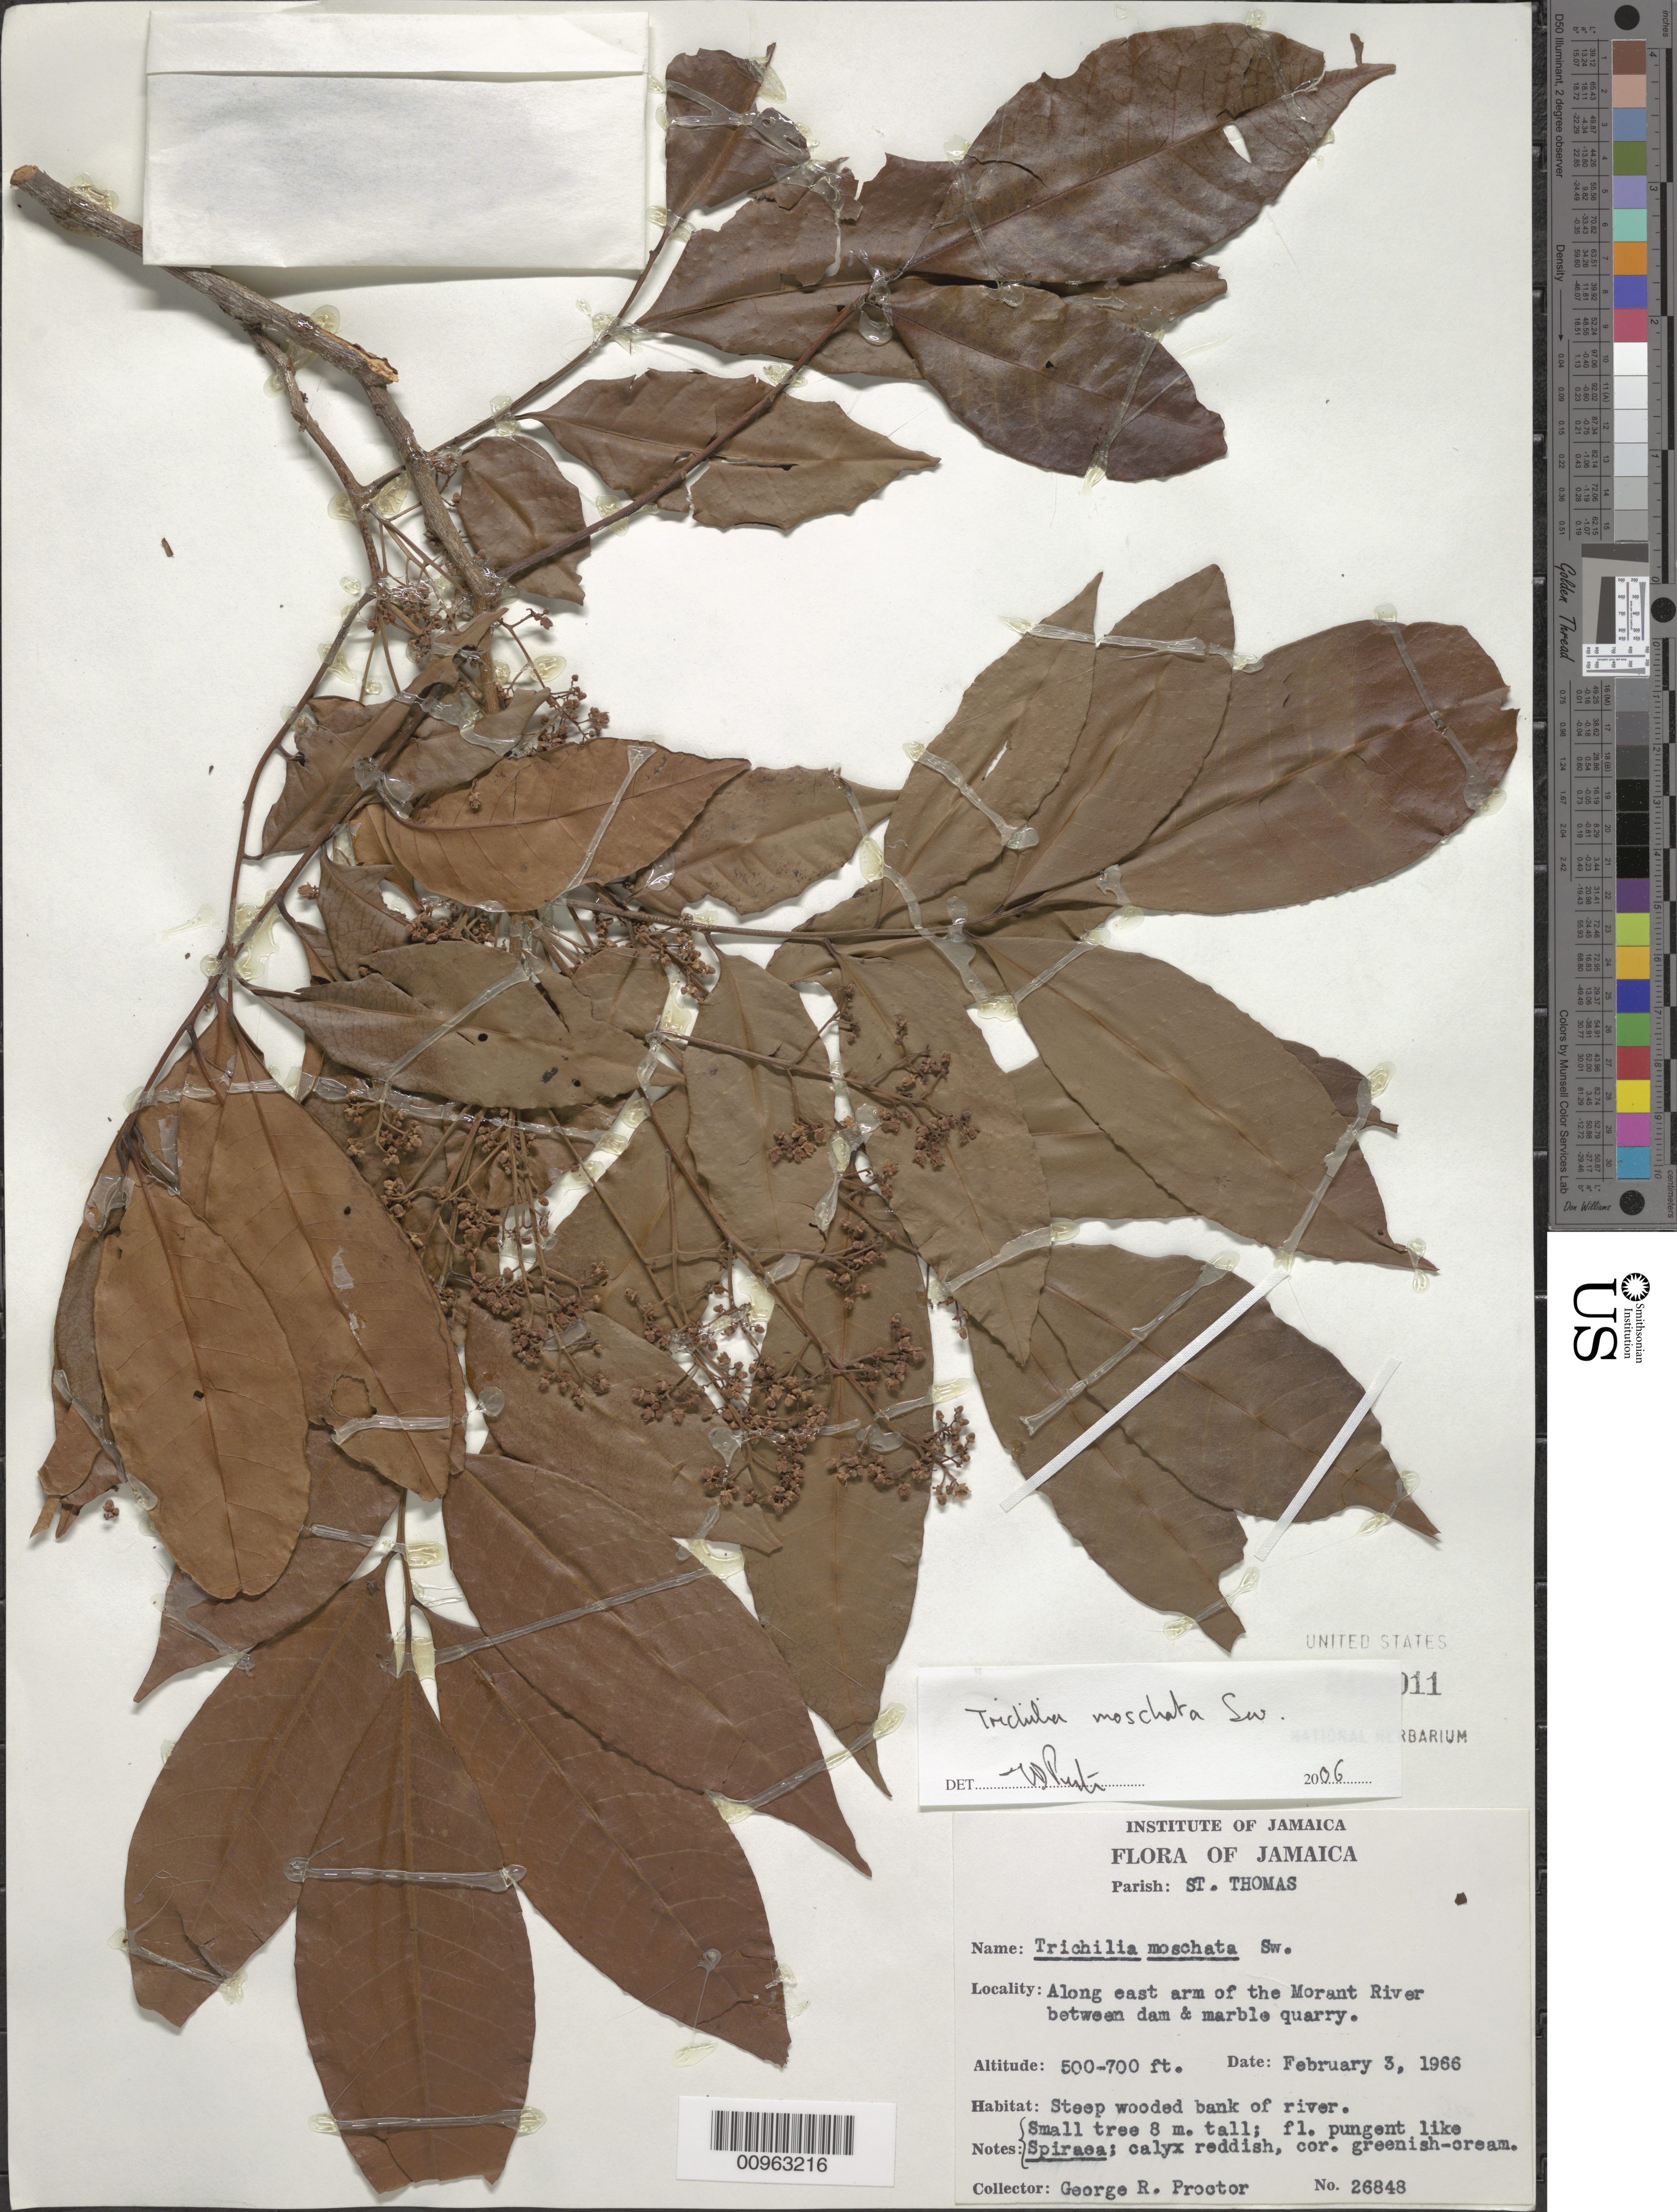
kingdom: Plantae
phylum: Tracheophyta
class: Magnoliopsida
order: Sapindales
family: Meliaceae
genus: Trichilia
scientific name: Trichilia moschata subsp. moschata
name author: Sw.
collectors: G. R. Proctor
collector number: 26848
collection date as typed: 03 Feb 1966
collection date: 1966-02-03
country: Jamaica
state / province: Saint Thomas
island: Jamaica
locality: Along east arm of the Morant River between dam and marble quarry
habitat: Steep wooded bank of river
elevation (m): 152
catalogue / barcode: US 2483011